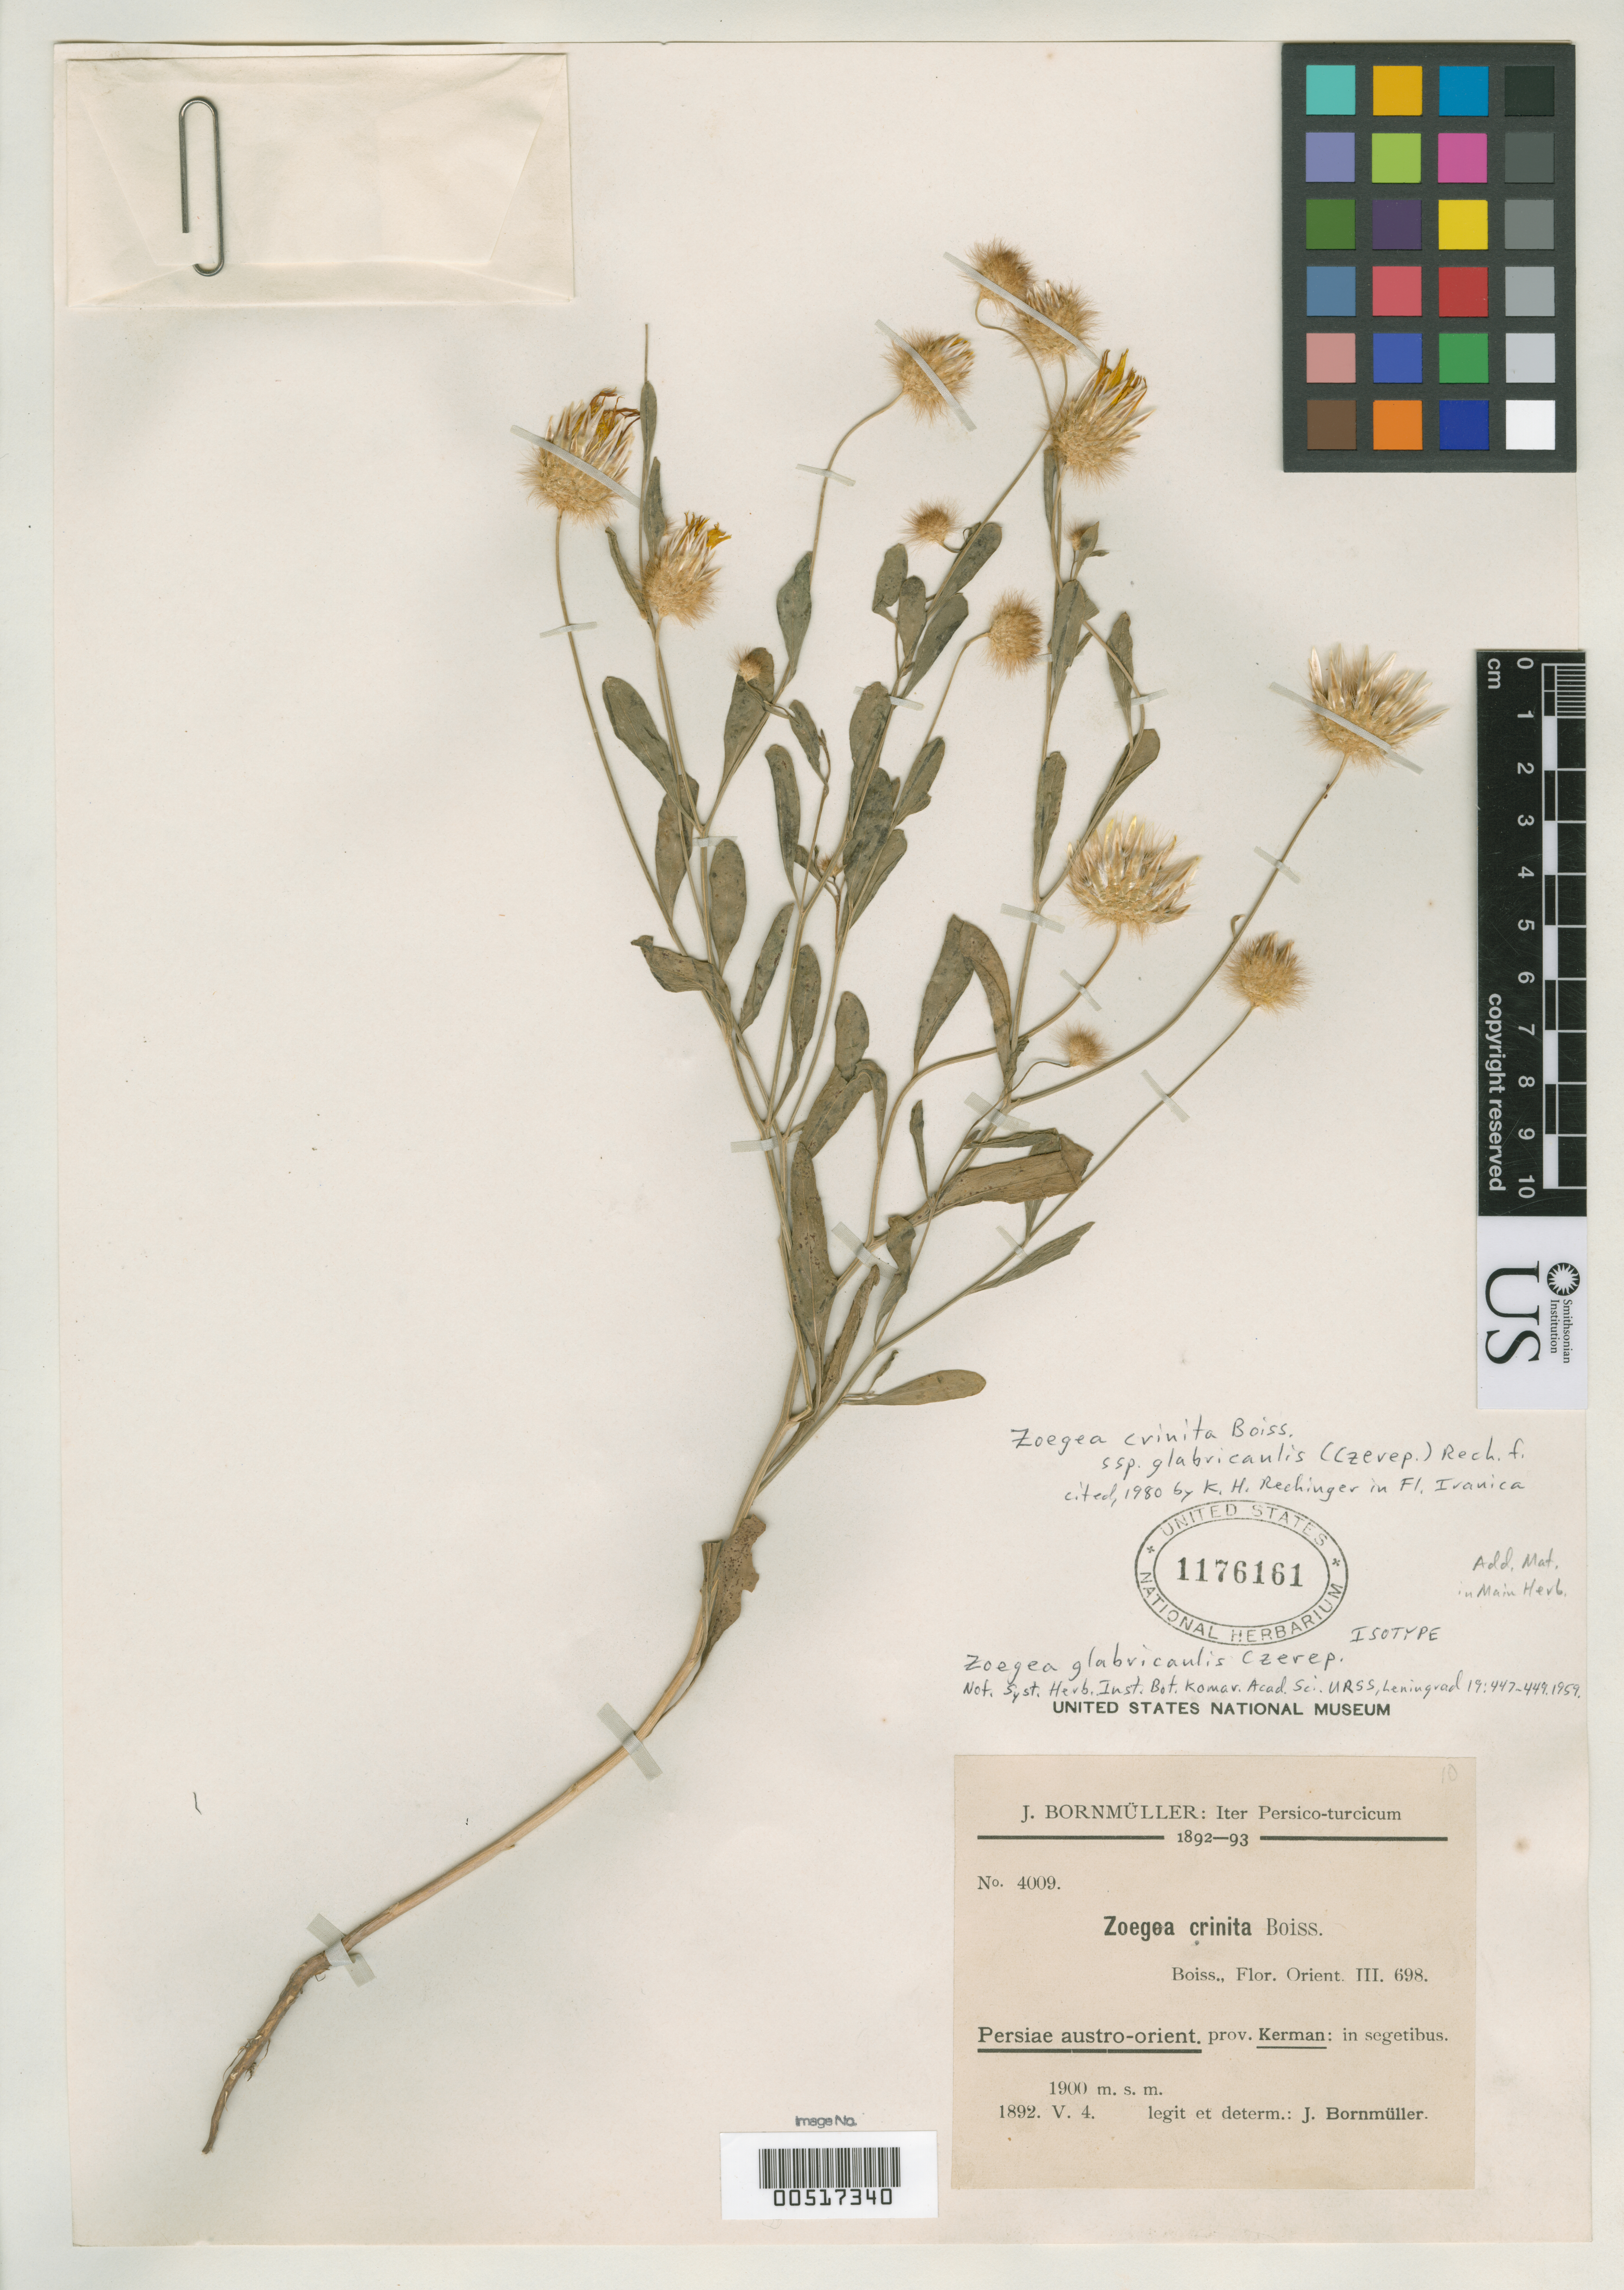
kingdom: Plantae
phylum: Tracheophyta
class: Magnoliopsida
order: Asterales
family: Asteraceae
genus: Zoegea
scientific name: Zoegea glabricaulis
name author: Czerepanov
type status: Isotype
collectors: J. Bornmüller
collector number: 4009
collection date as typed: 04 May 1892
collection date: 1892-05-04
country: Iran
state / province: Kerman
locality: In segetibus [In grain field].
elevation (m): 1900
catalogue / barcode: US 1176161